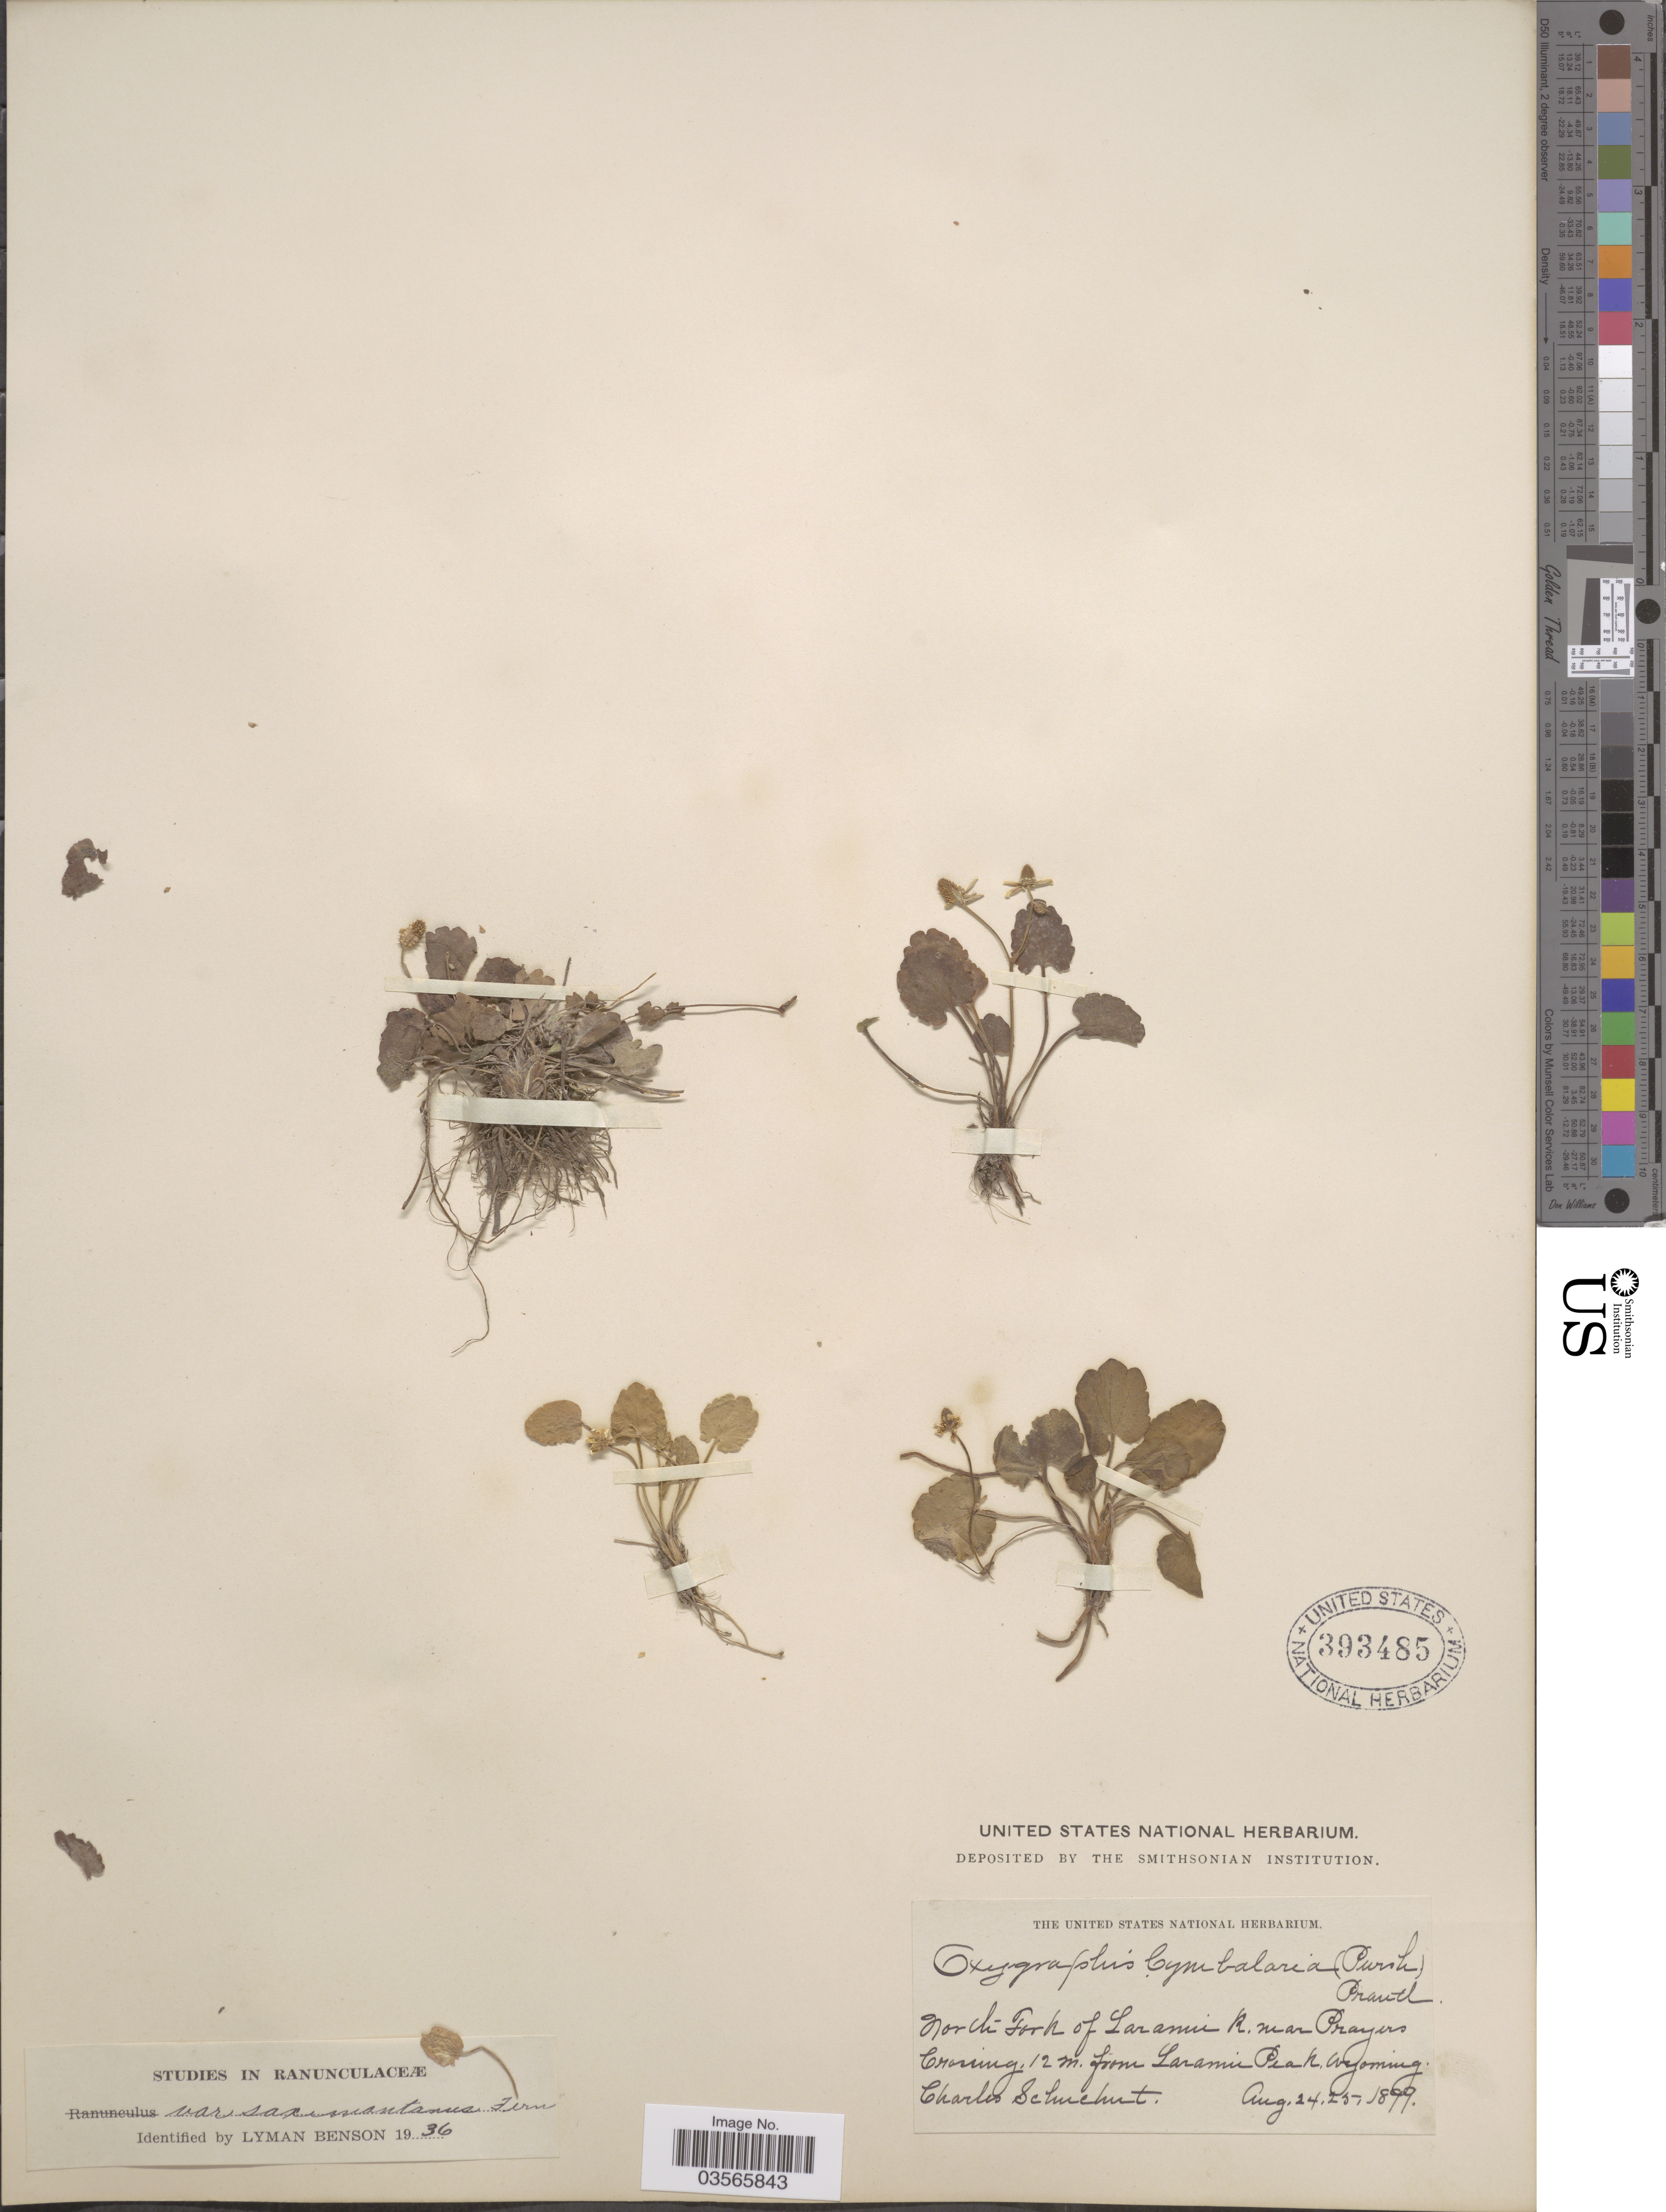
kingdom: Plantae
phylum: Tracheophyta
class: Magnoliopsida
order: Ranunculales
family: Ranunculaceae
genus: Halerpestes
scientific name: Halerpestes cymbalaria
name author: (Pursh) Greene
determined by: Strong, M. T., (US), Smithsonian Institution - National Museum of Natural History (UNITED STATES)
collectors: C. Schuchert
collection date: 1899-08-24/1899-08-25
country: United States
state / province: Wyoming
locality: North Fork of Laramie R. near Prayers Crossing, 12 m. from Laramie Peak.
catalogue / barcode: US 393485